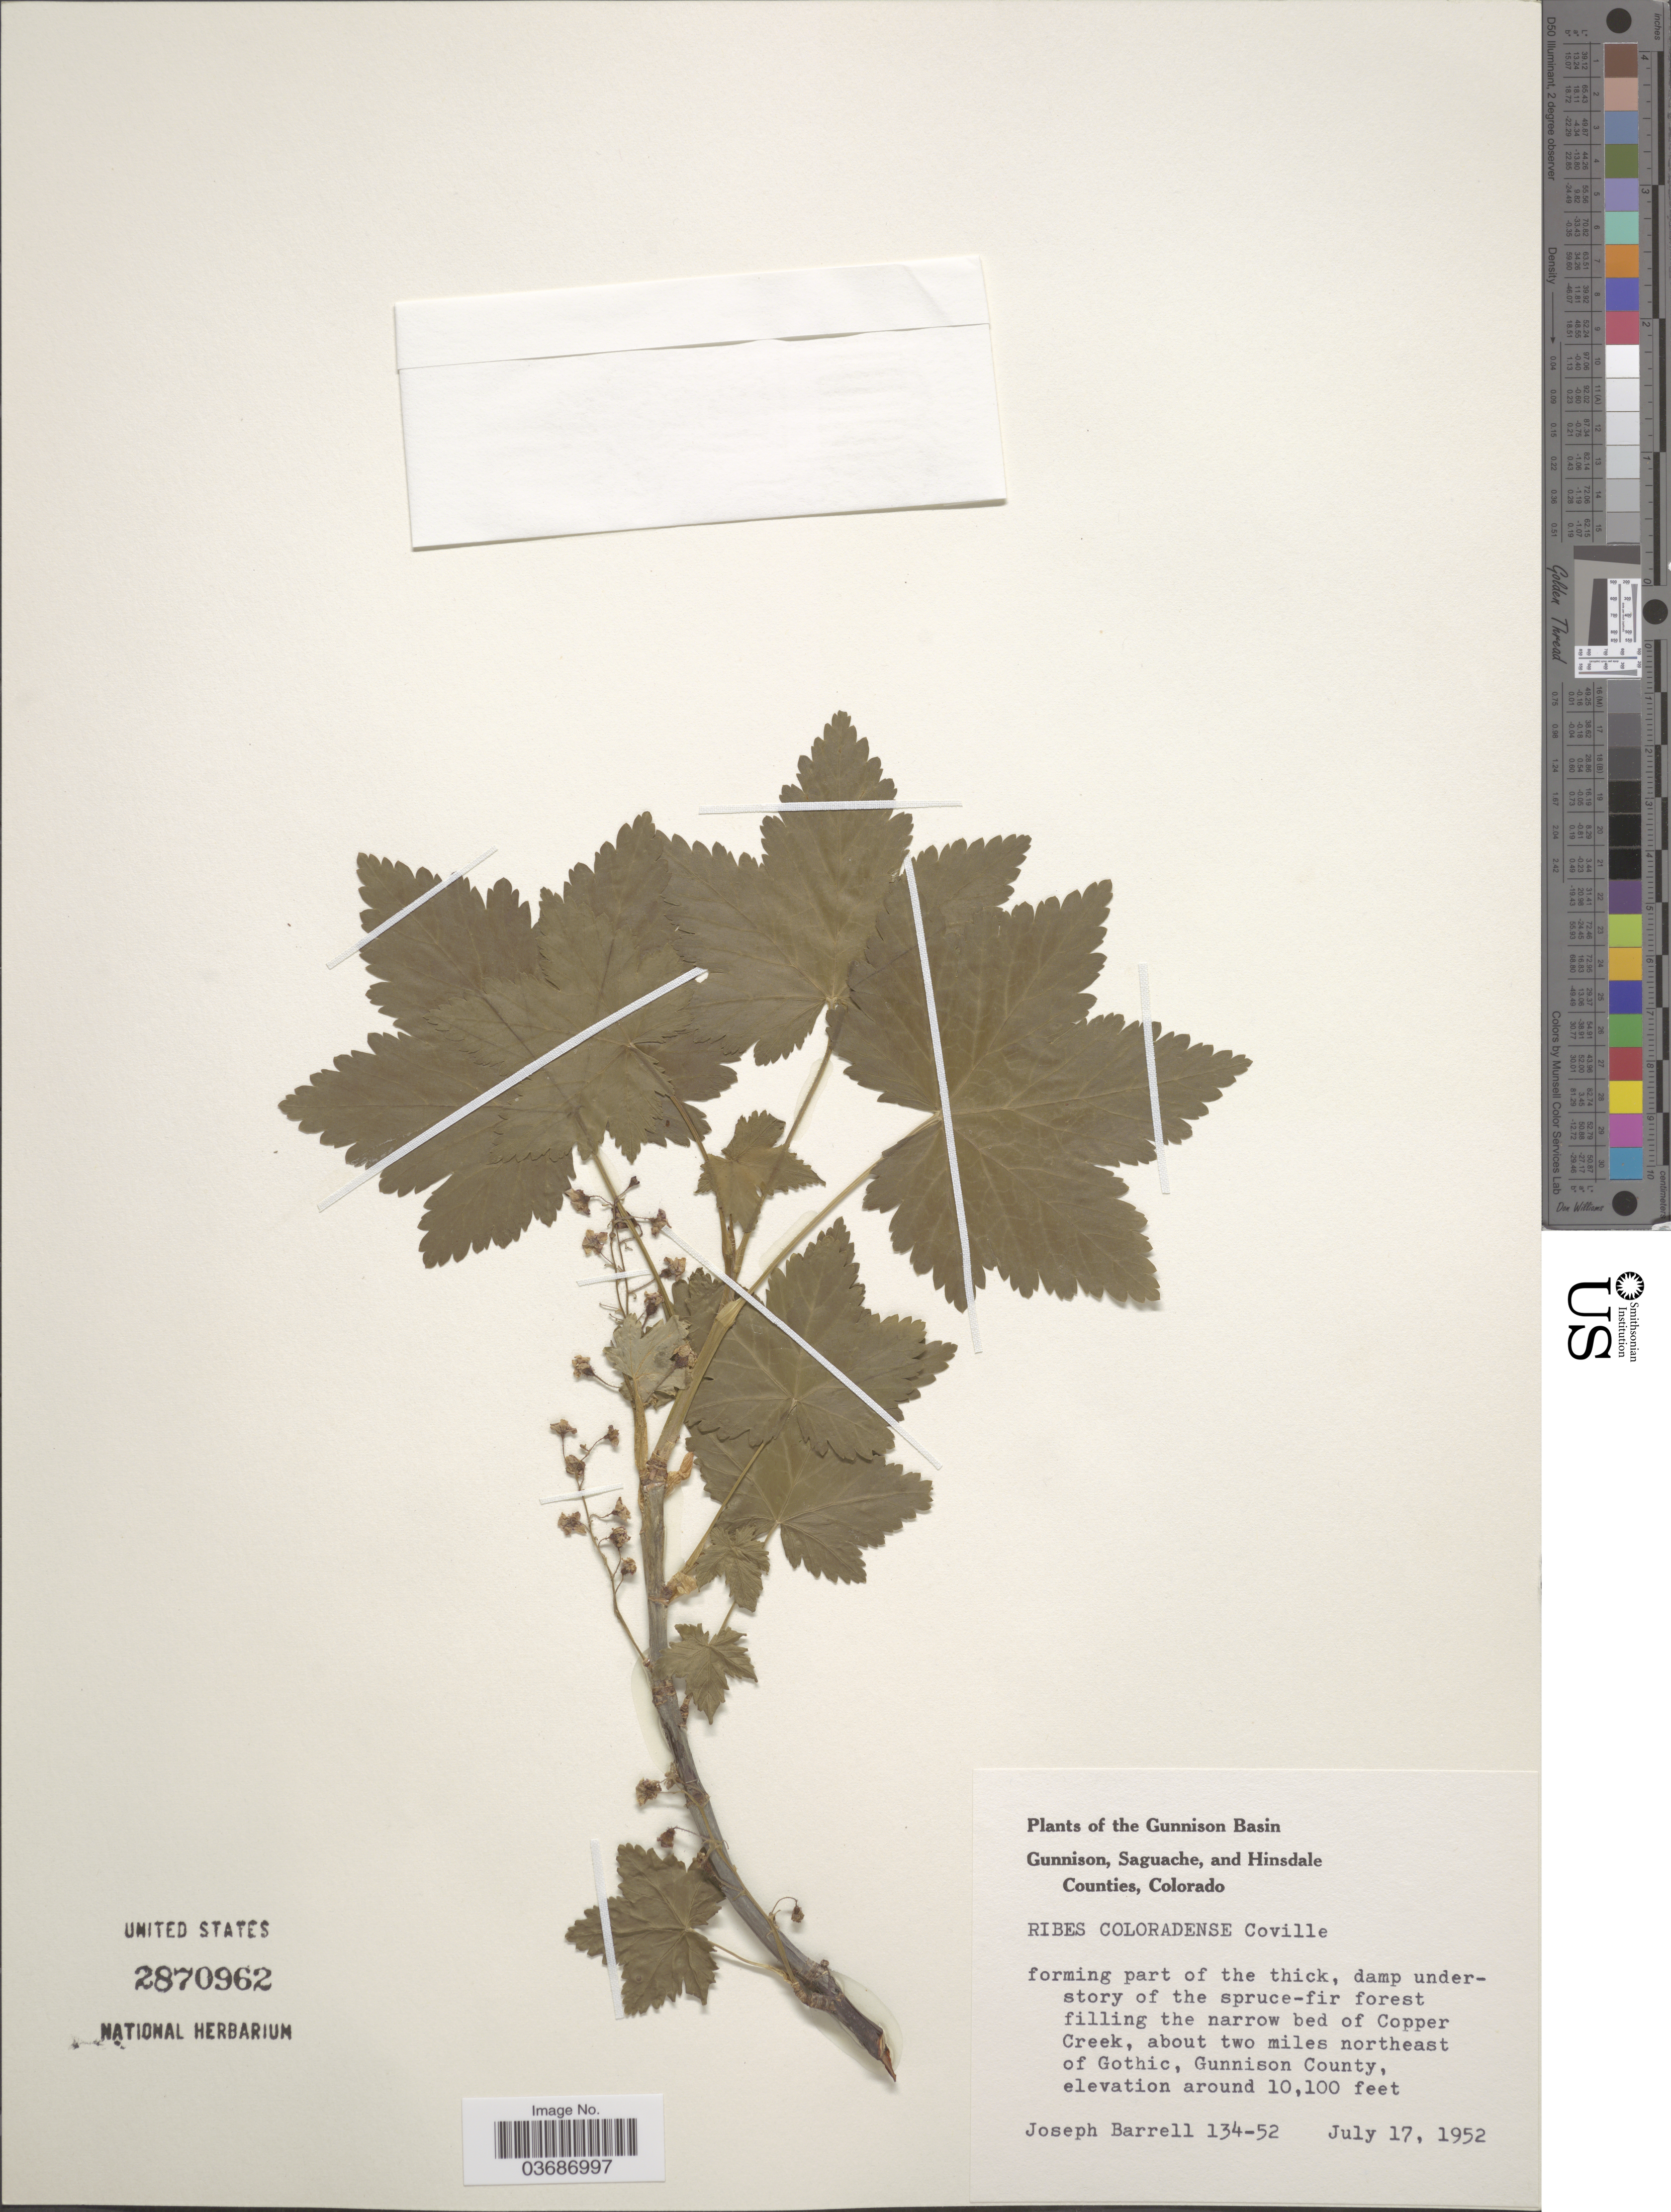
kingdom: Plantae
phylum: Tracheophyta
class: Magnoliopsida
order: Saxifragales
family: Grossulariaceae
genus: Ribes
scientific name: Ribes coloradense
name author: Coville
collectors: J. Barrell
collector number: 134-52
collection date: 1952-07-17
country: United States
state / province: Colorado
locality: The Gunnison Basin. Damp understory of the spruce-fir forest filling the narrom bed of Copper Creek, about two miles northeast of Gothic, Gunnison County.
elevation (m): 3078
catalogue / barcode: US 2870962